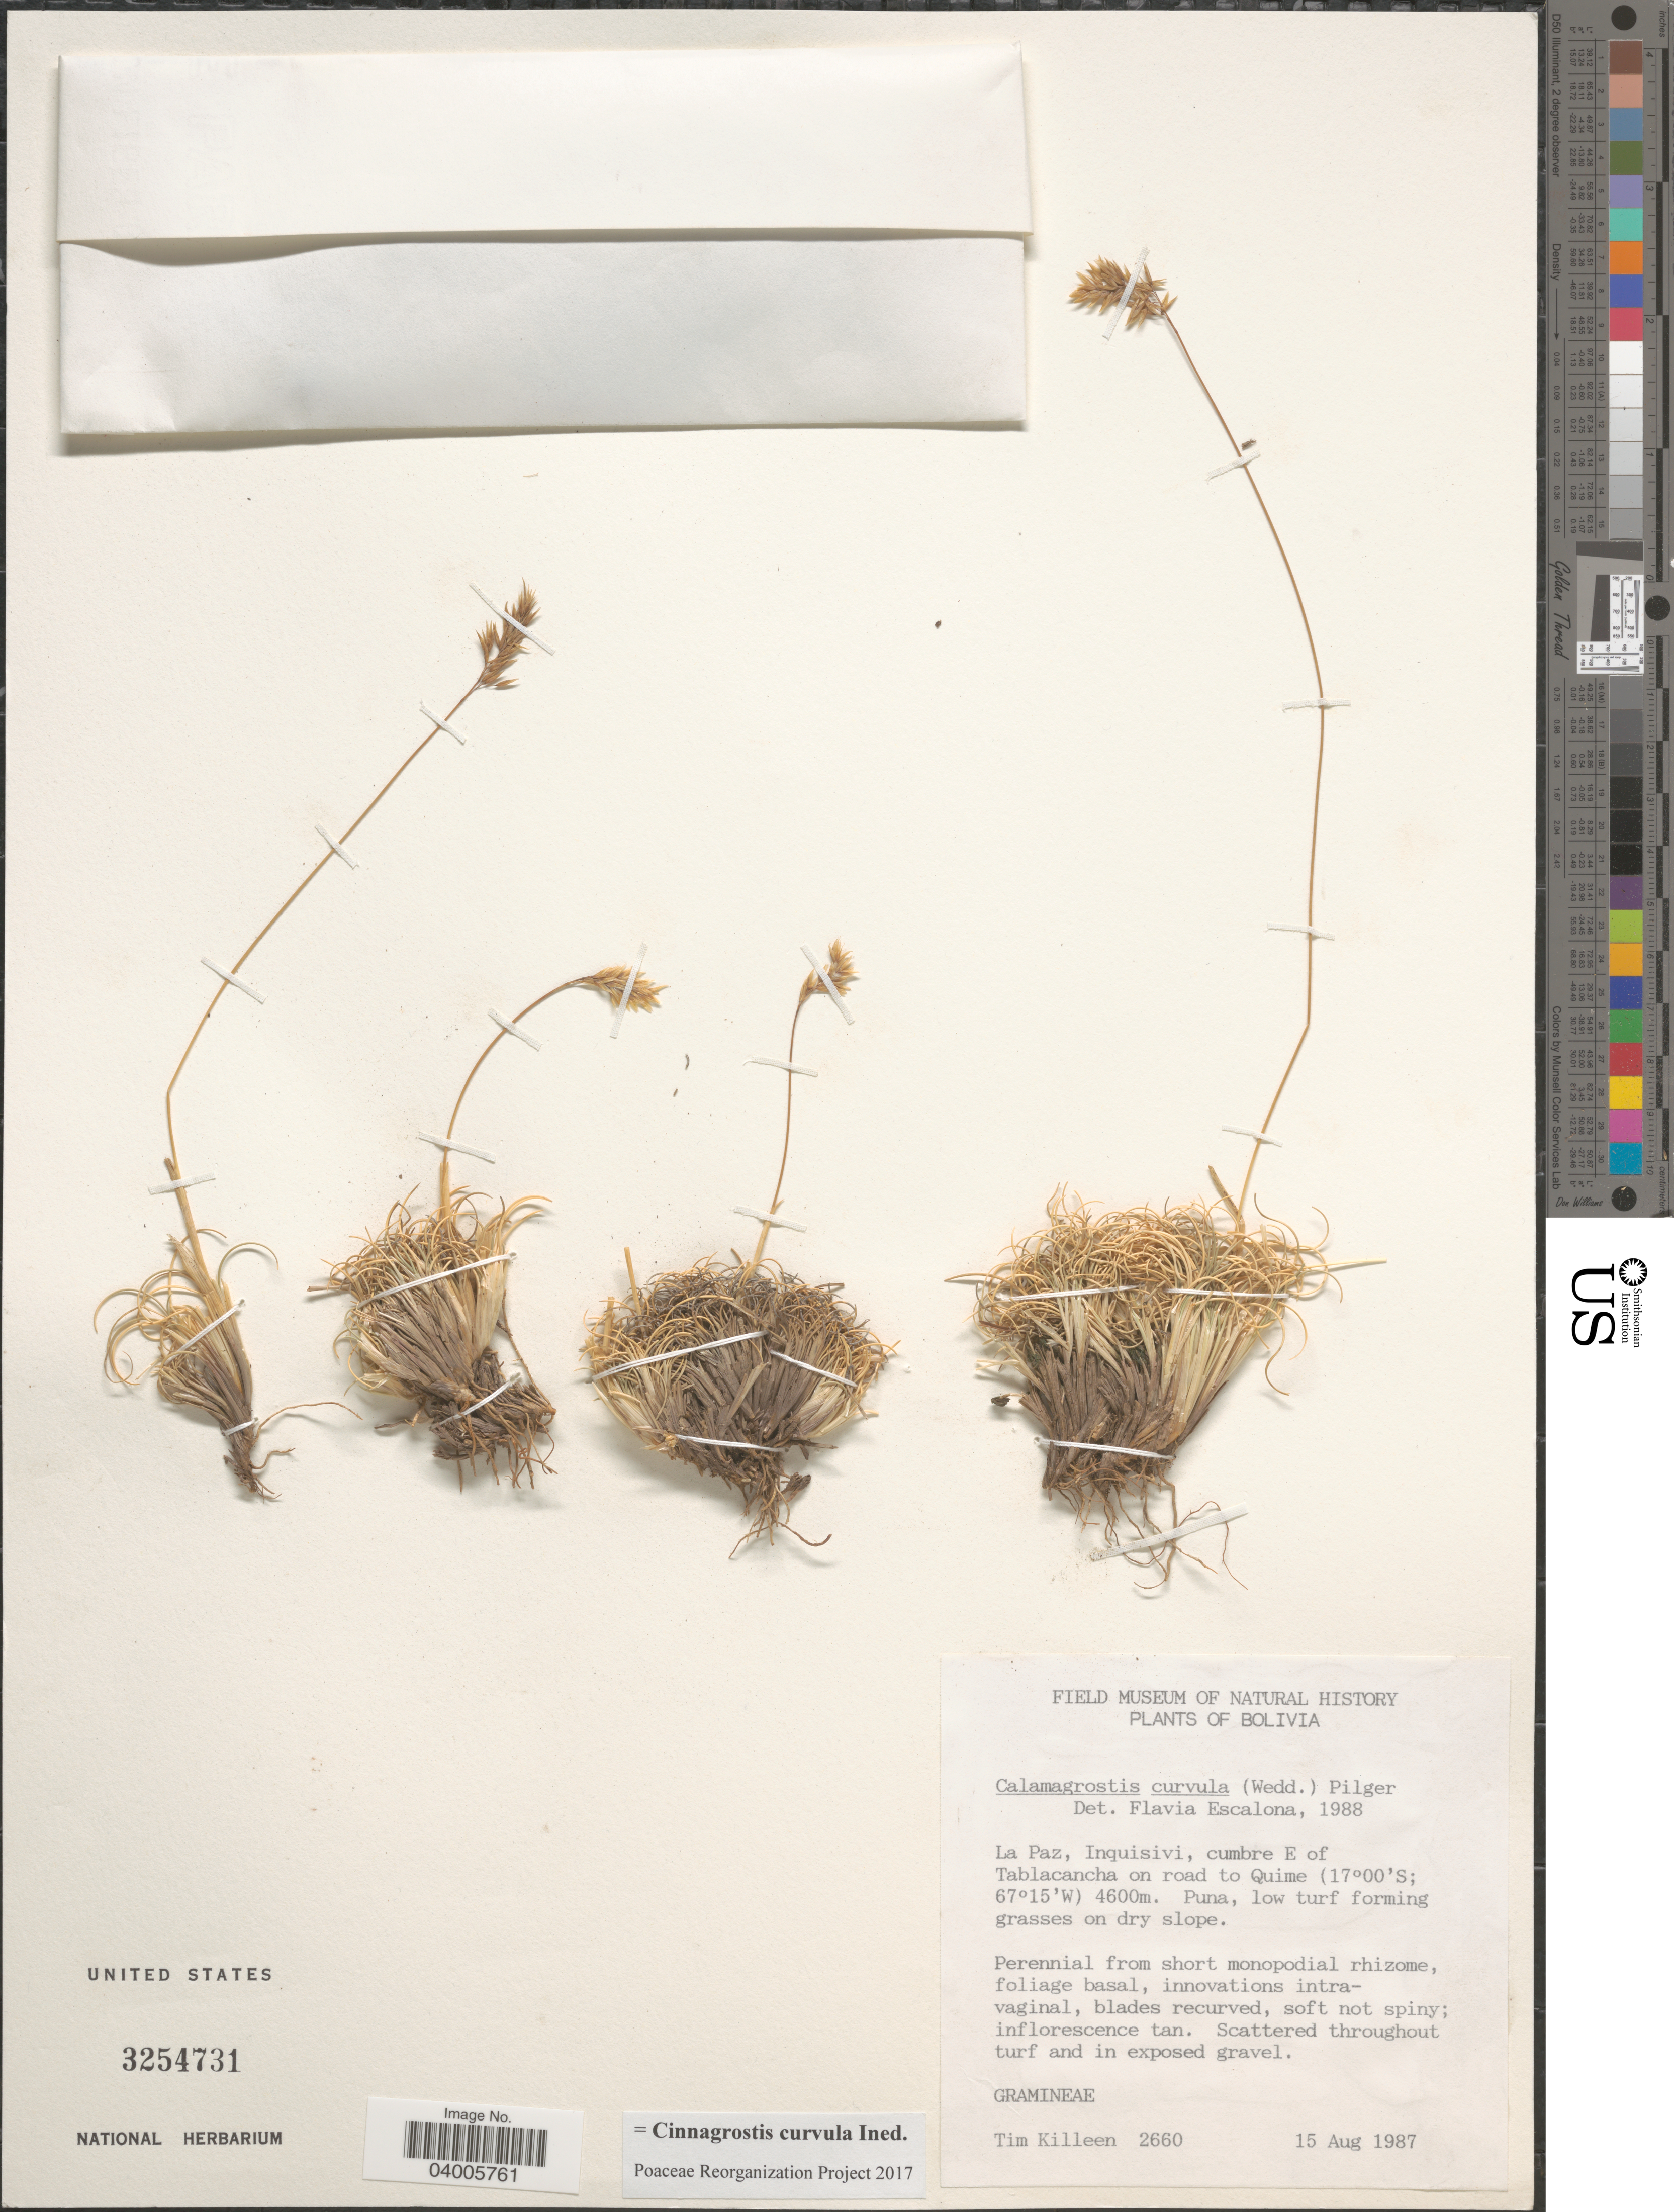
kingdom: Plantae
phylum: Tracheophyta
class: Liliopsida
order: Poales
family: Poaceae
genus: Cinnagrostis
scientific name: Cinnagrostis curvula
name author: (Wedd.) P.M. Peterson et al.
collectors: T. J. Killeen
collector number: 2660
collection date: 1987-08-15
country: Bolivia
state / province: La Paz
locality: Inquisivi, cumbre E of Tablacancha on road to Quime. Puna.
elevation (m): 4600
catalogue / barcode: US 3254731